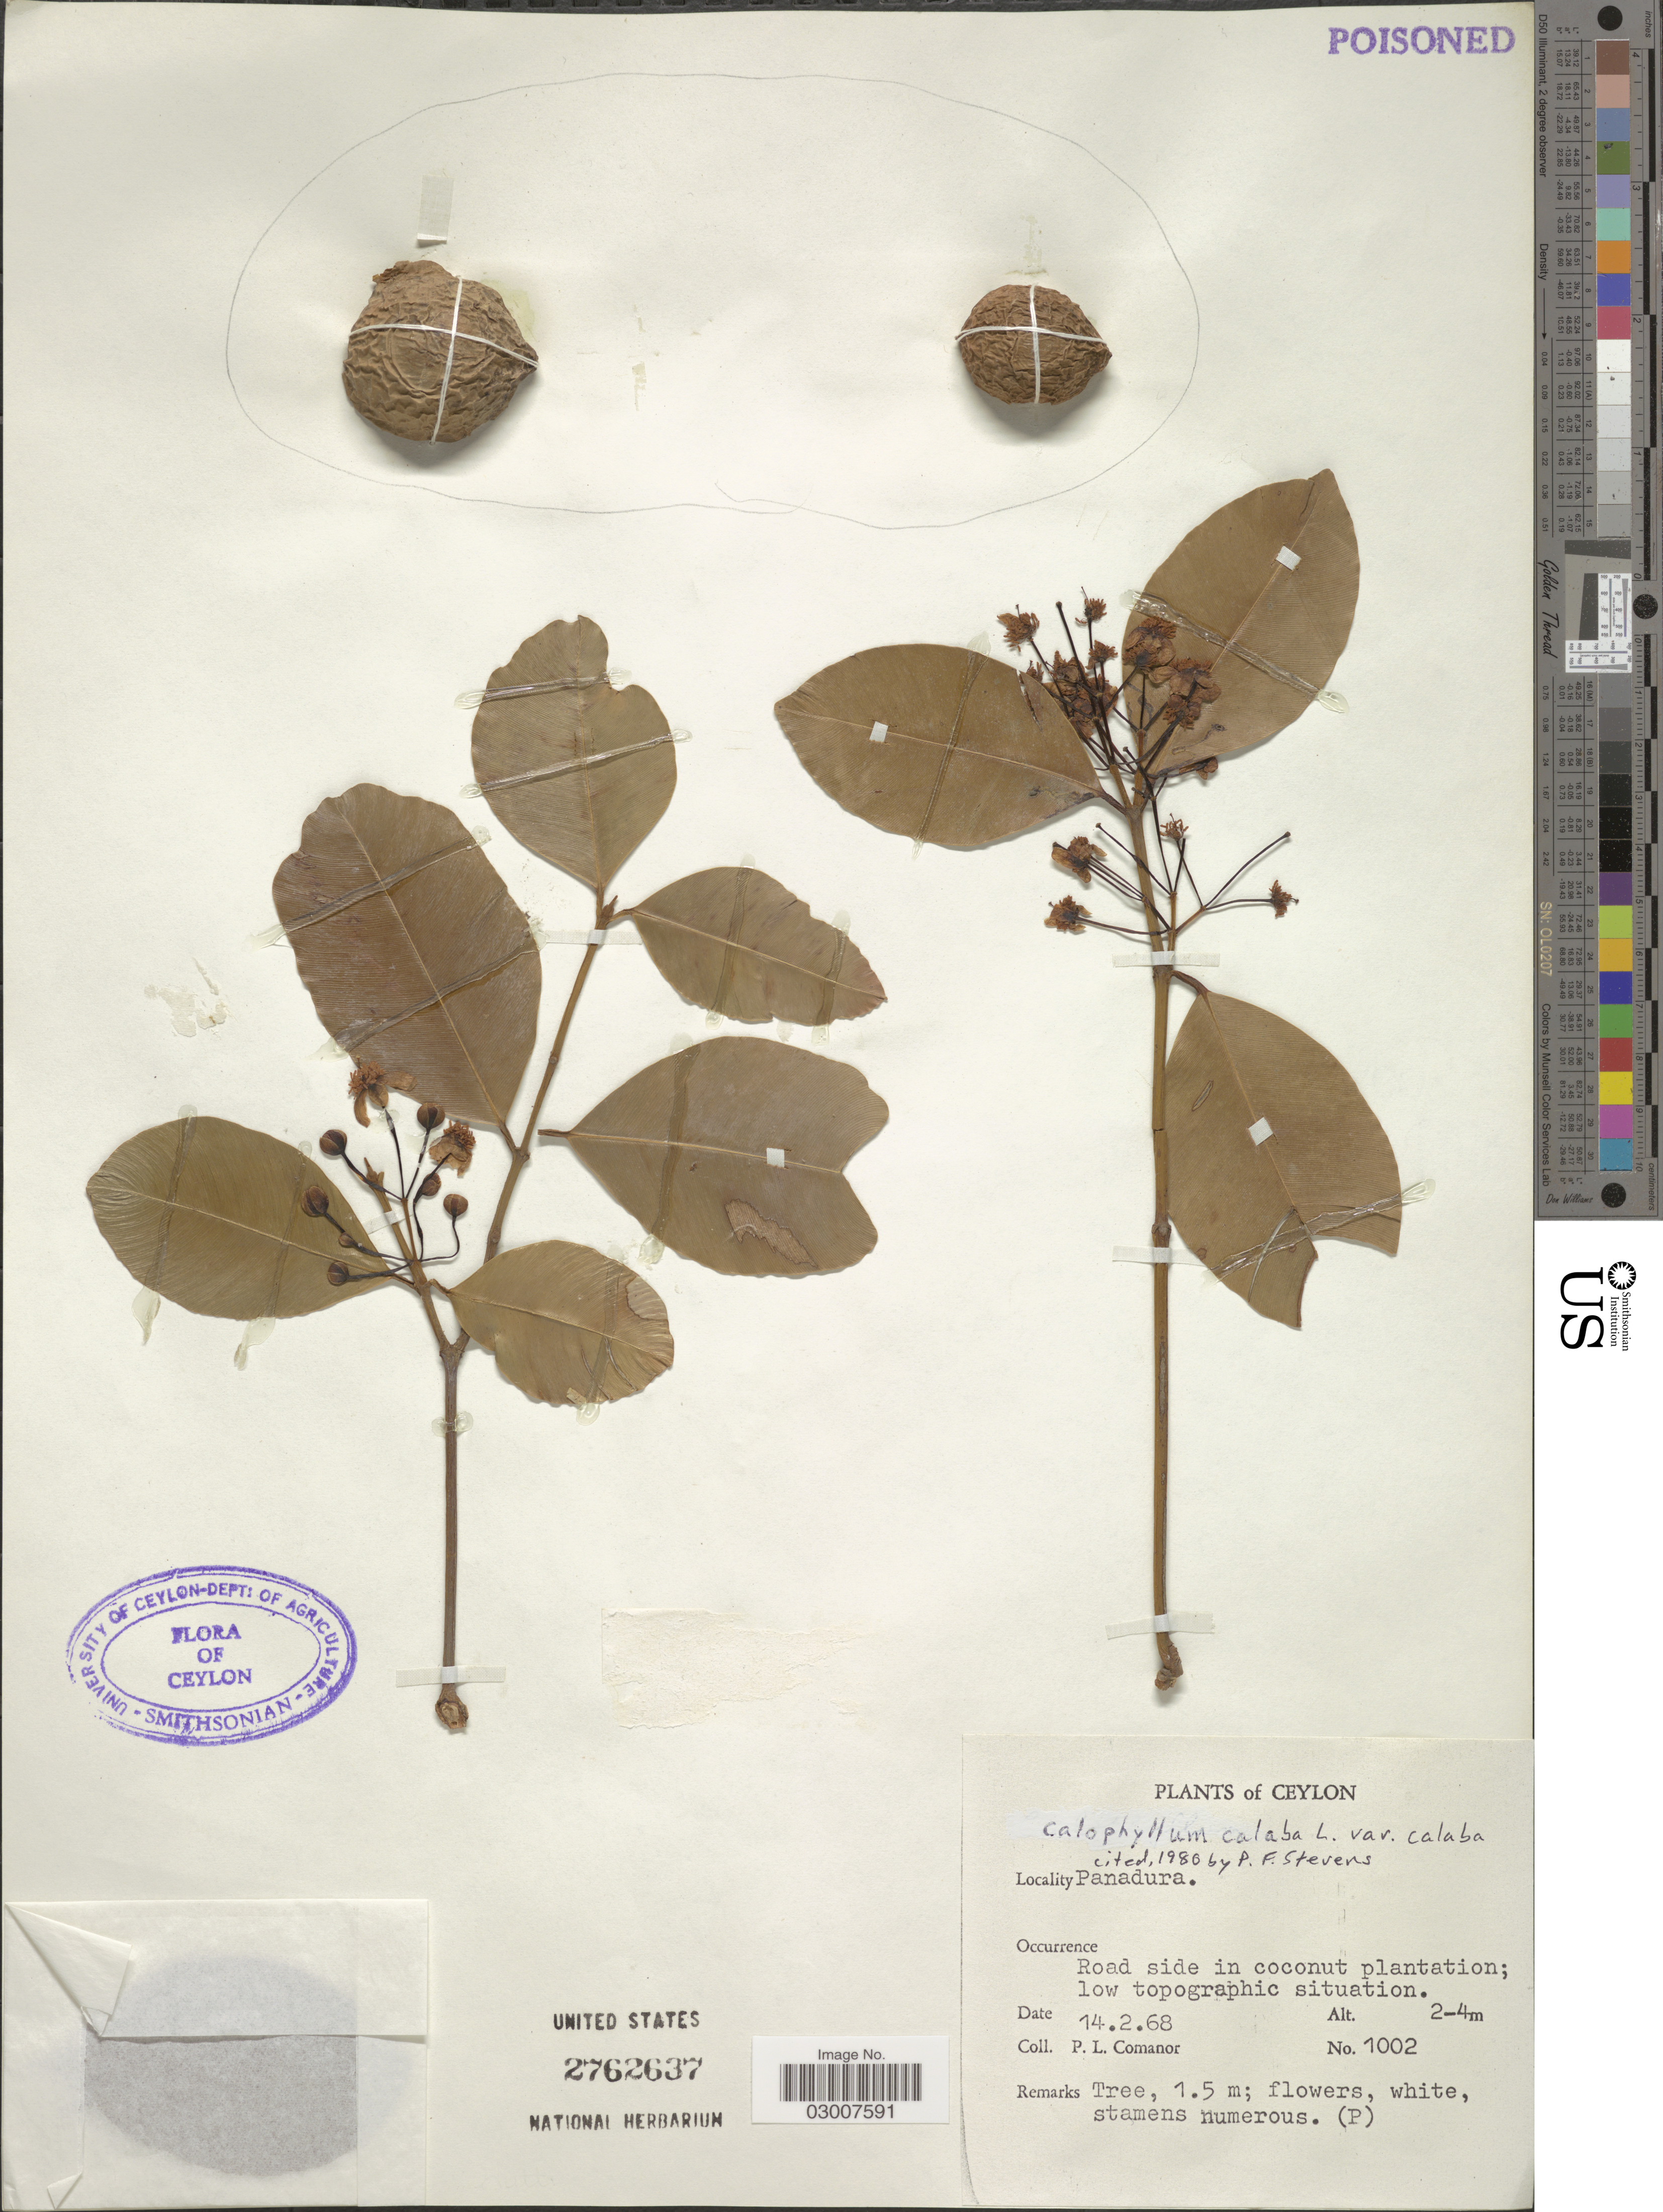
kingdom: Plantae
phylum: Tracheophyta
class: Magnoliopsida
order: Malpighiales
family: Calophyllaceae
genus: Calophyllum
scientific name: Calophyllum calaba var. calaba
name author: L.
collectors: P. Comanor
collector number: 1002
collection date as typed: Transcribed d/m/y: 14/2/68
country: Sri Lanka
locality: Ceylon. Road side in coconut plantation.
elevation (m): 2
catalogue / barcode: US 2762637